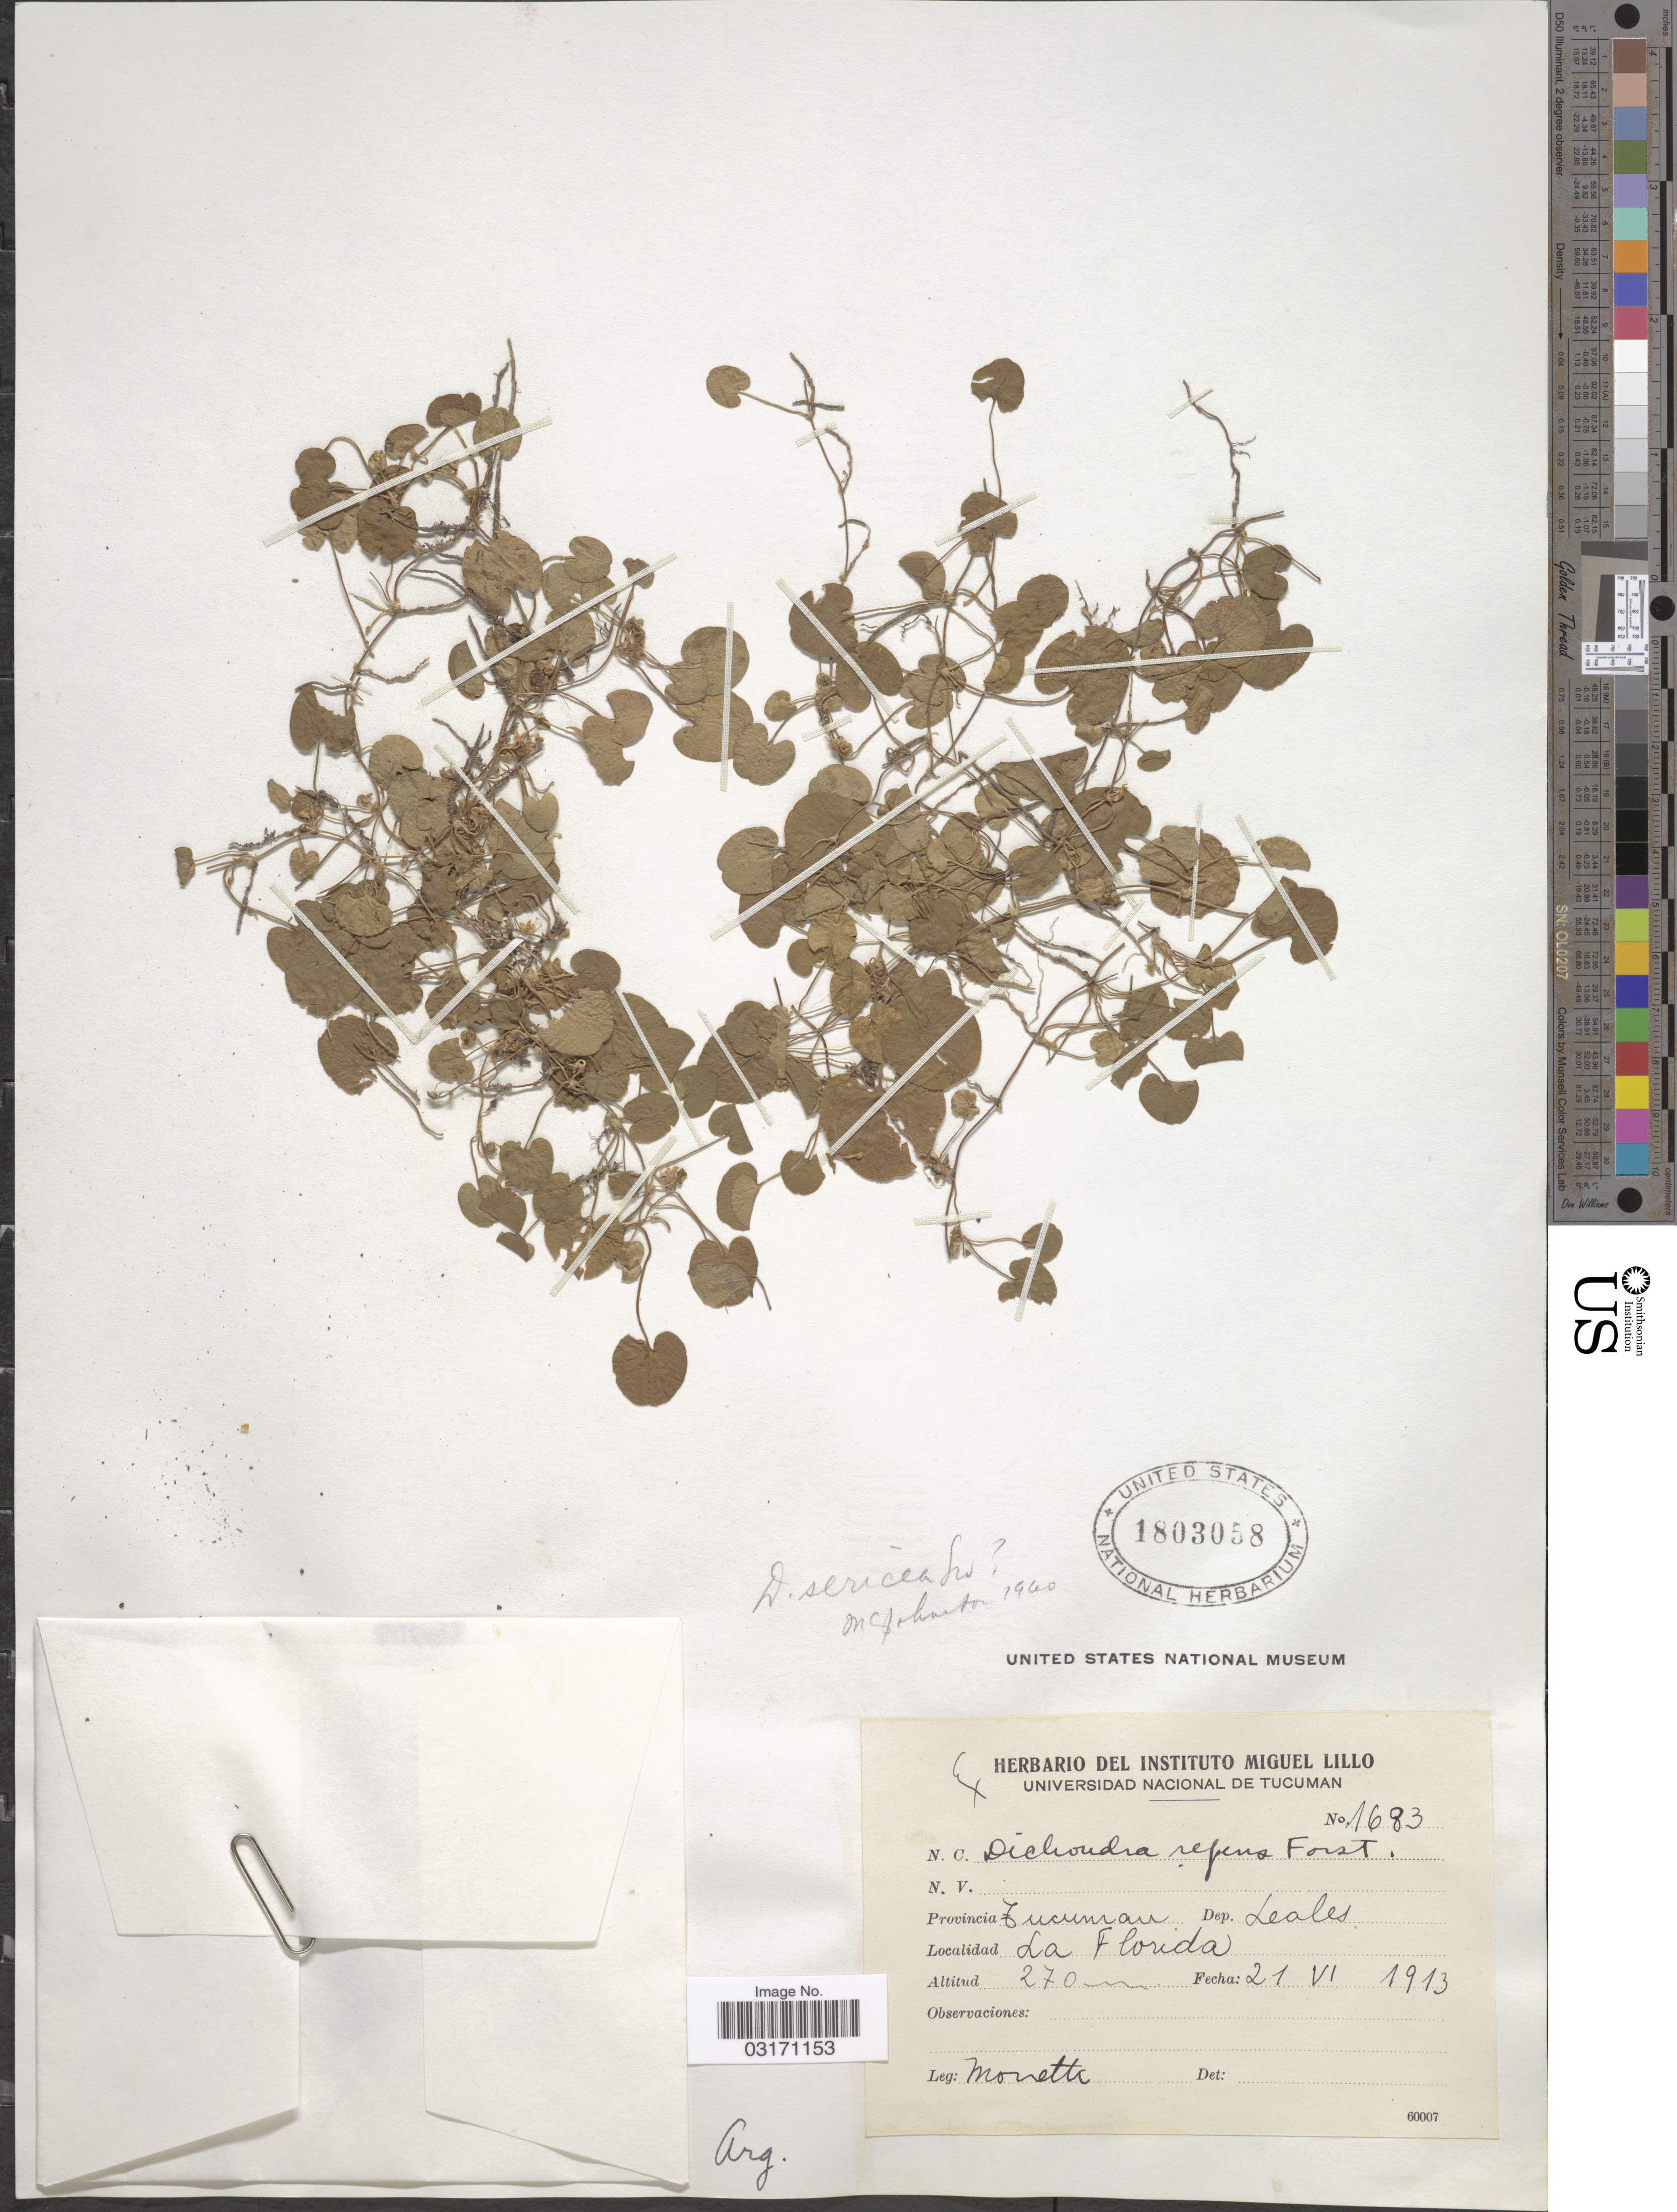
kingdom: Plantae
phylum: Tracheophyta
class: Magnoliopsida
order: Solanales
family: Convolvulaceae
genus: Dichondra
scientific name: Dichondra sericea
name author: Sw.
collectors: Monetti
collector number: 1683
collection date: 1913-06-21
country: Argentina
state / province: Tucuman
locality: Dep. Leales. La Florida.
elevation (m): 270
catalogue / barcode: US 1803058